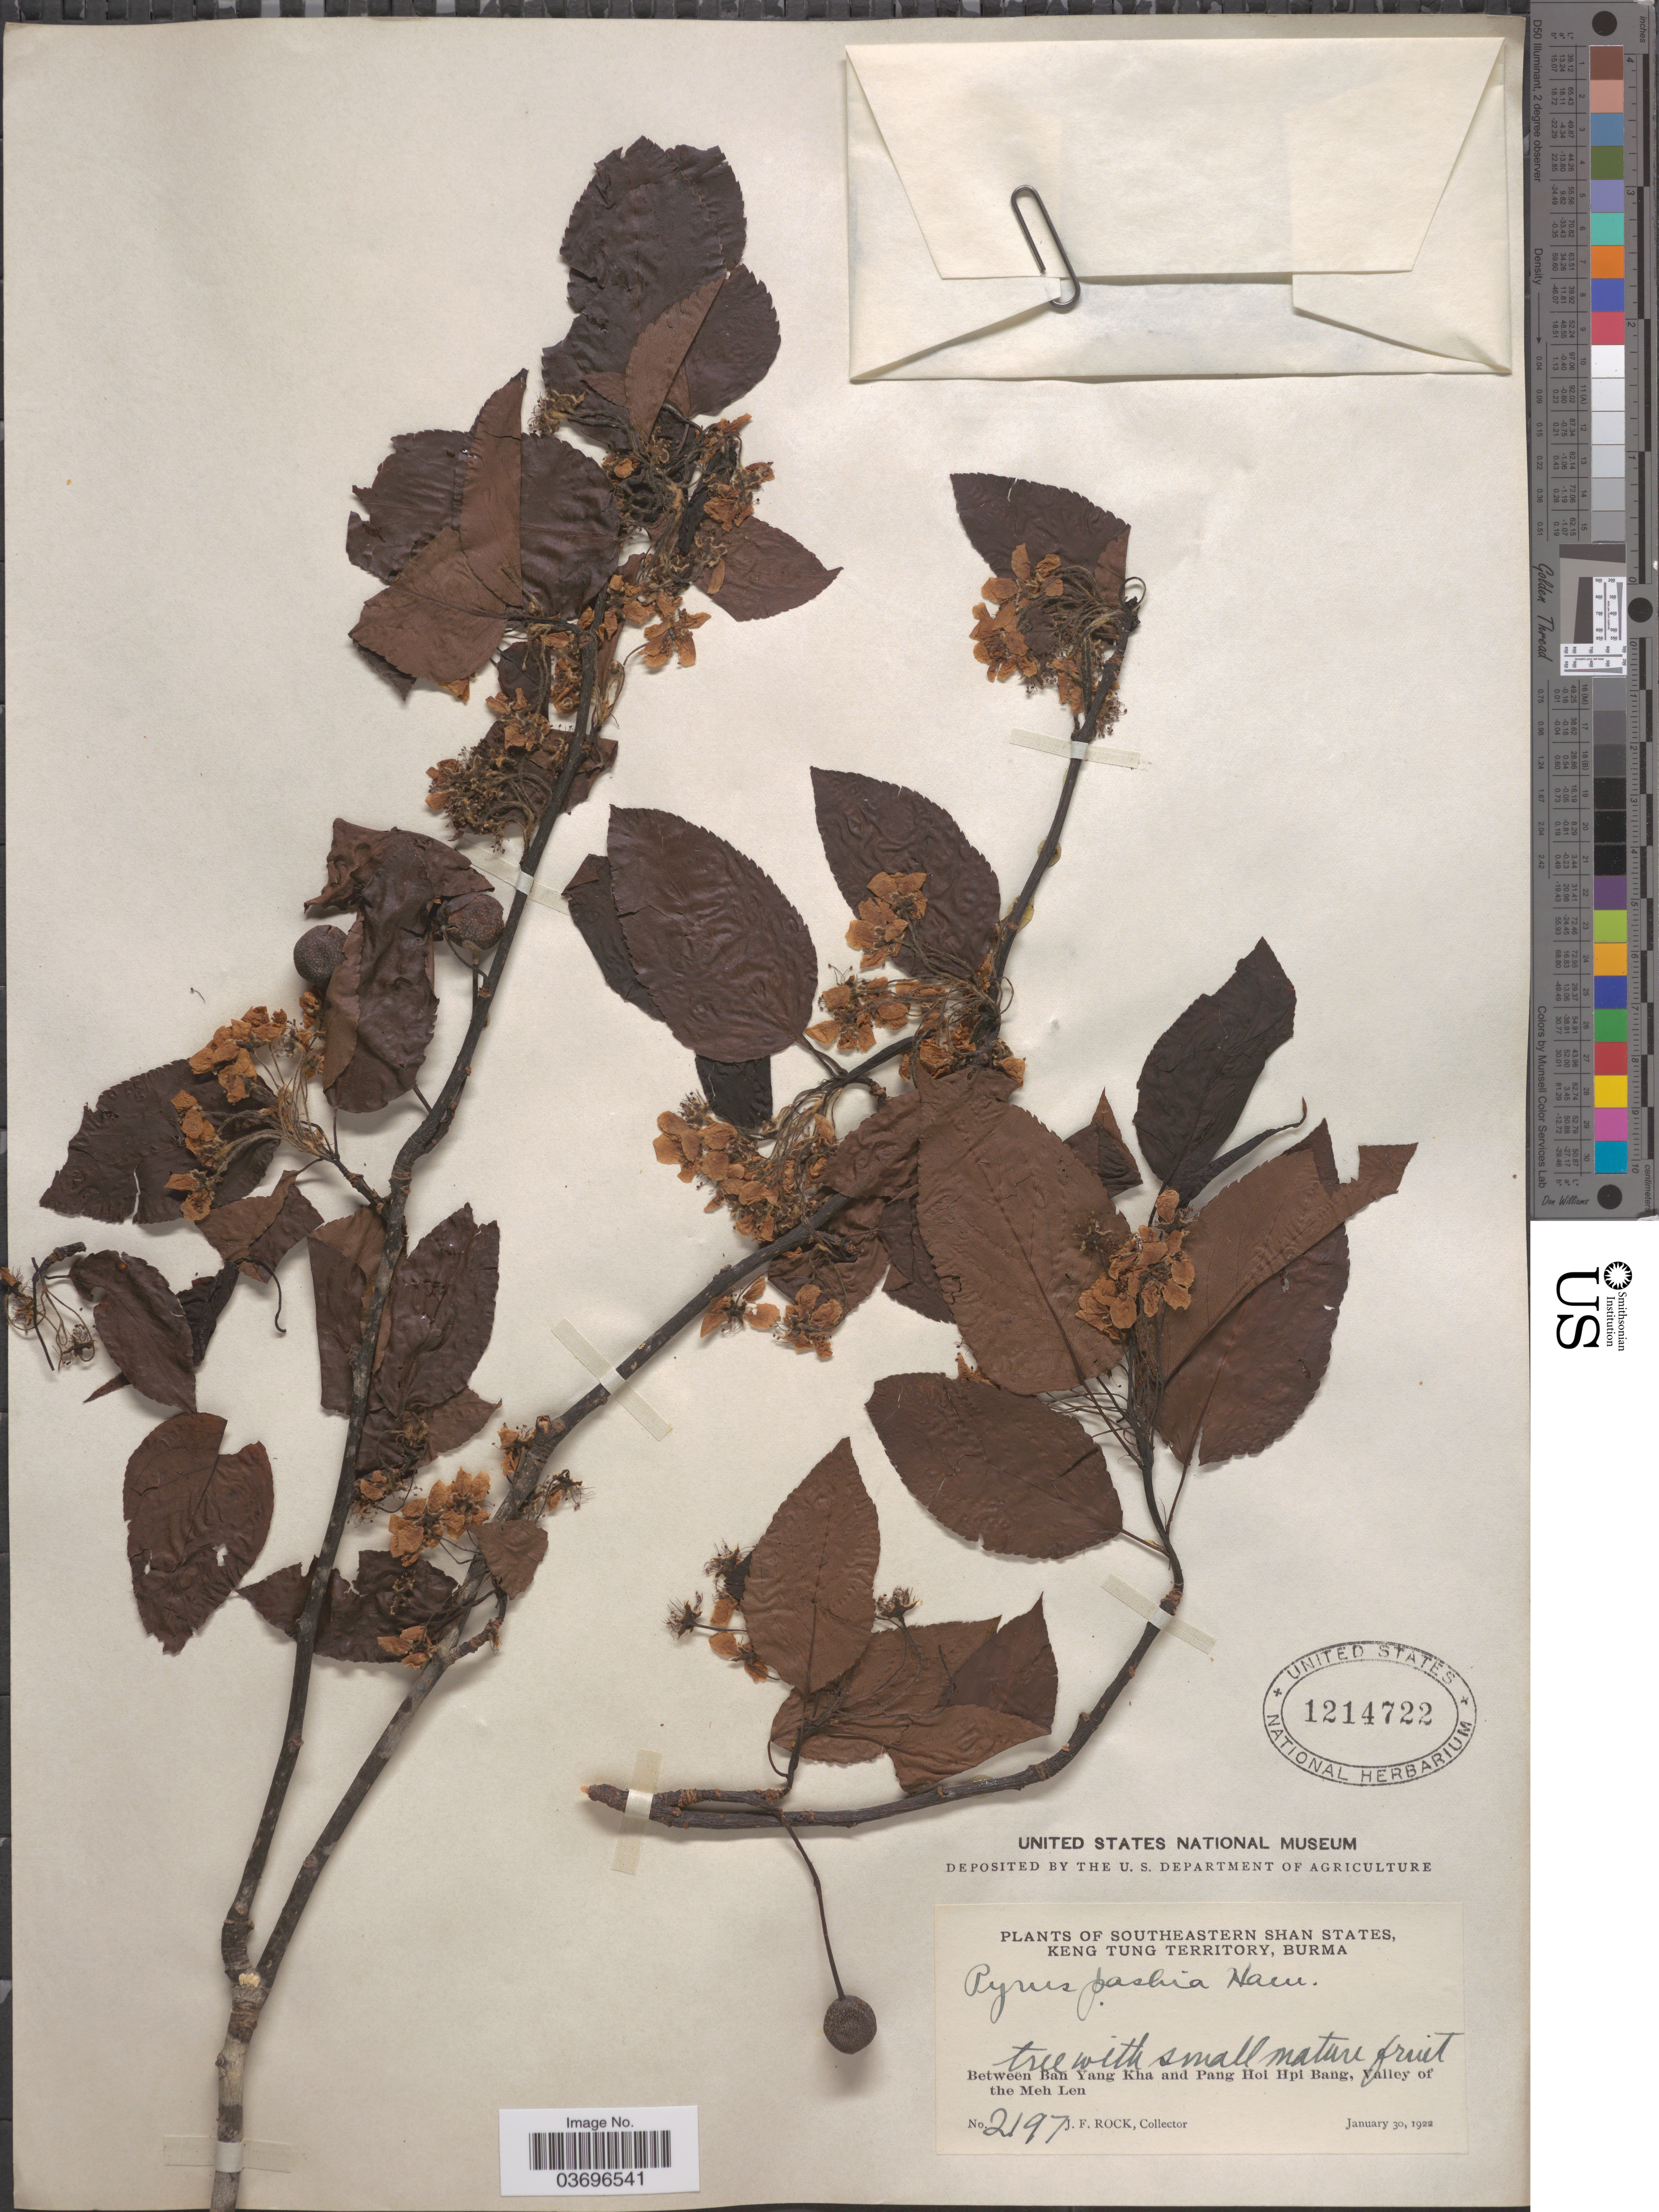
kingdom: Plantae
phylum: Tracheophyta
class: Magnoliopsida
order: Rosales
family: Rosaceae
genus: Pyrus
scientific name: Pyrus pashia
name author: Buch.-Ham. ex D. Don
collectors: J. Rock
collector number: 2197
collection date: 1922-01-30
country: Myanmar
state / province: Shan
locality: Southeastern Shan States, Keng Tung Territory, Burma. Between Ban Yang Kha and Pang Hoi Hpi Bang, Valley of the Meh Len.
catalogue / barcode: US 1214722